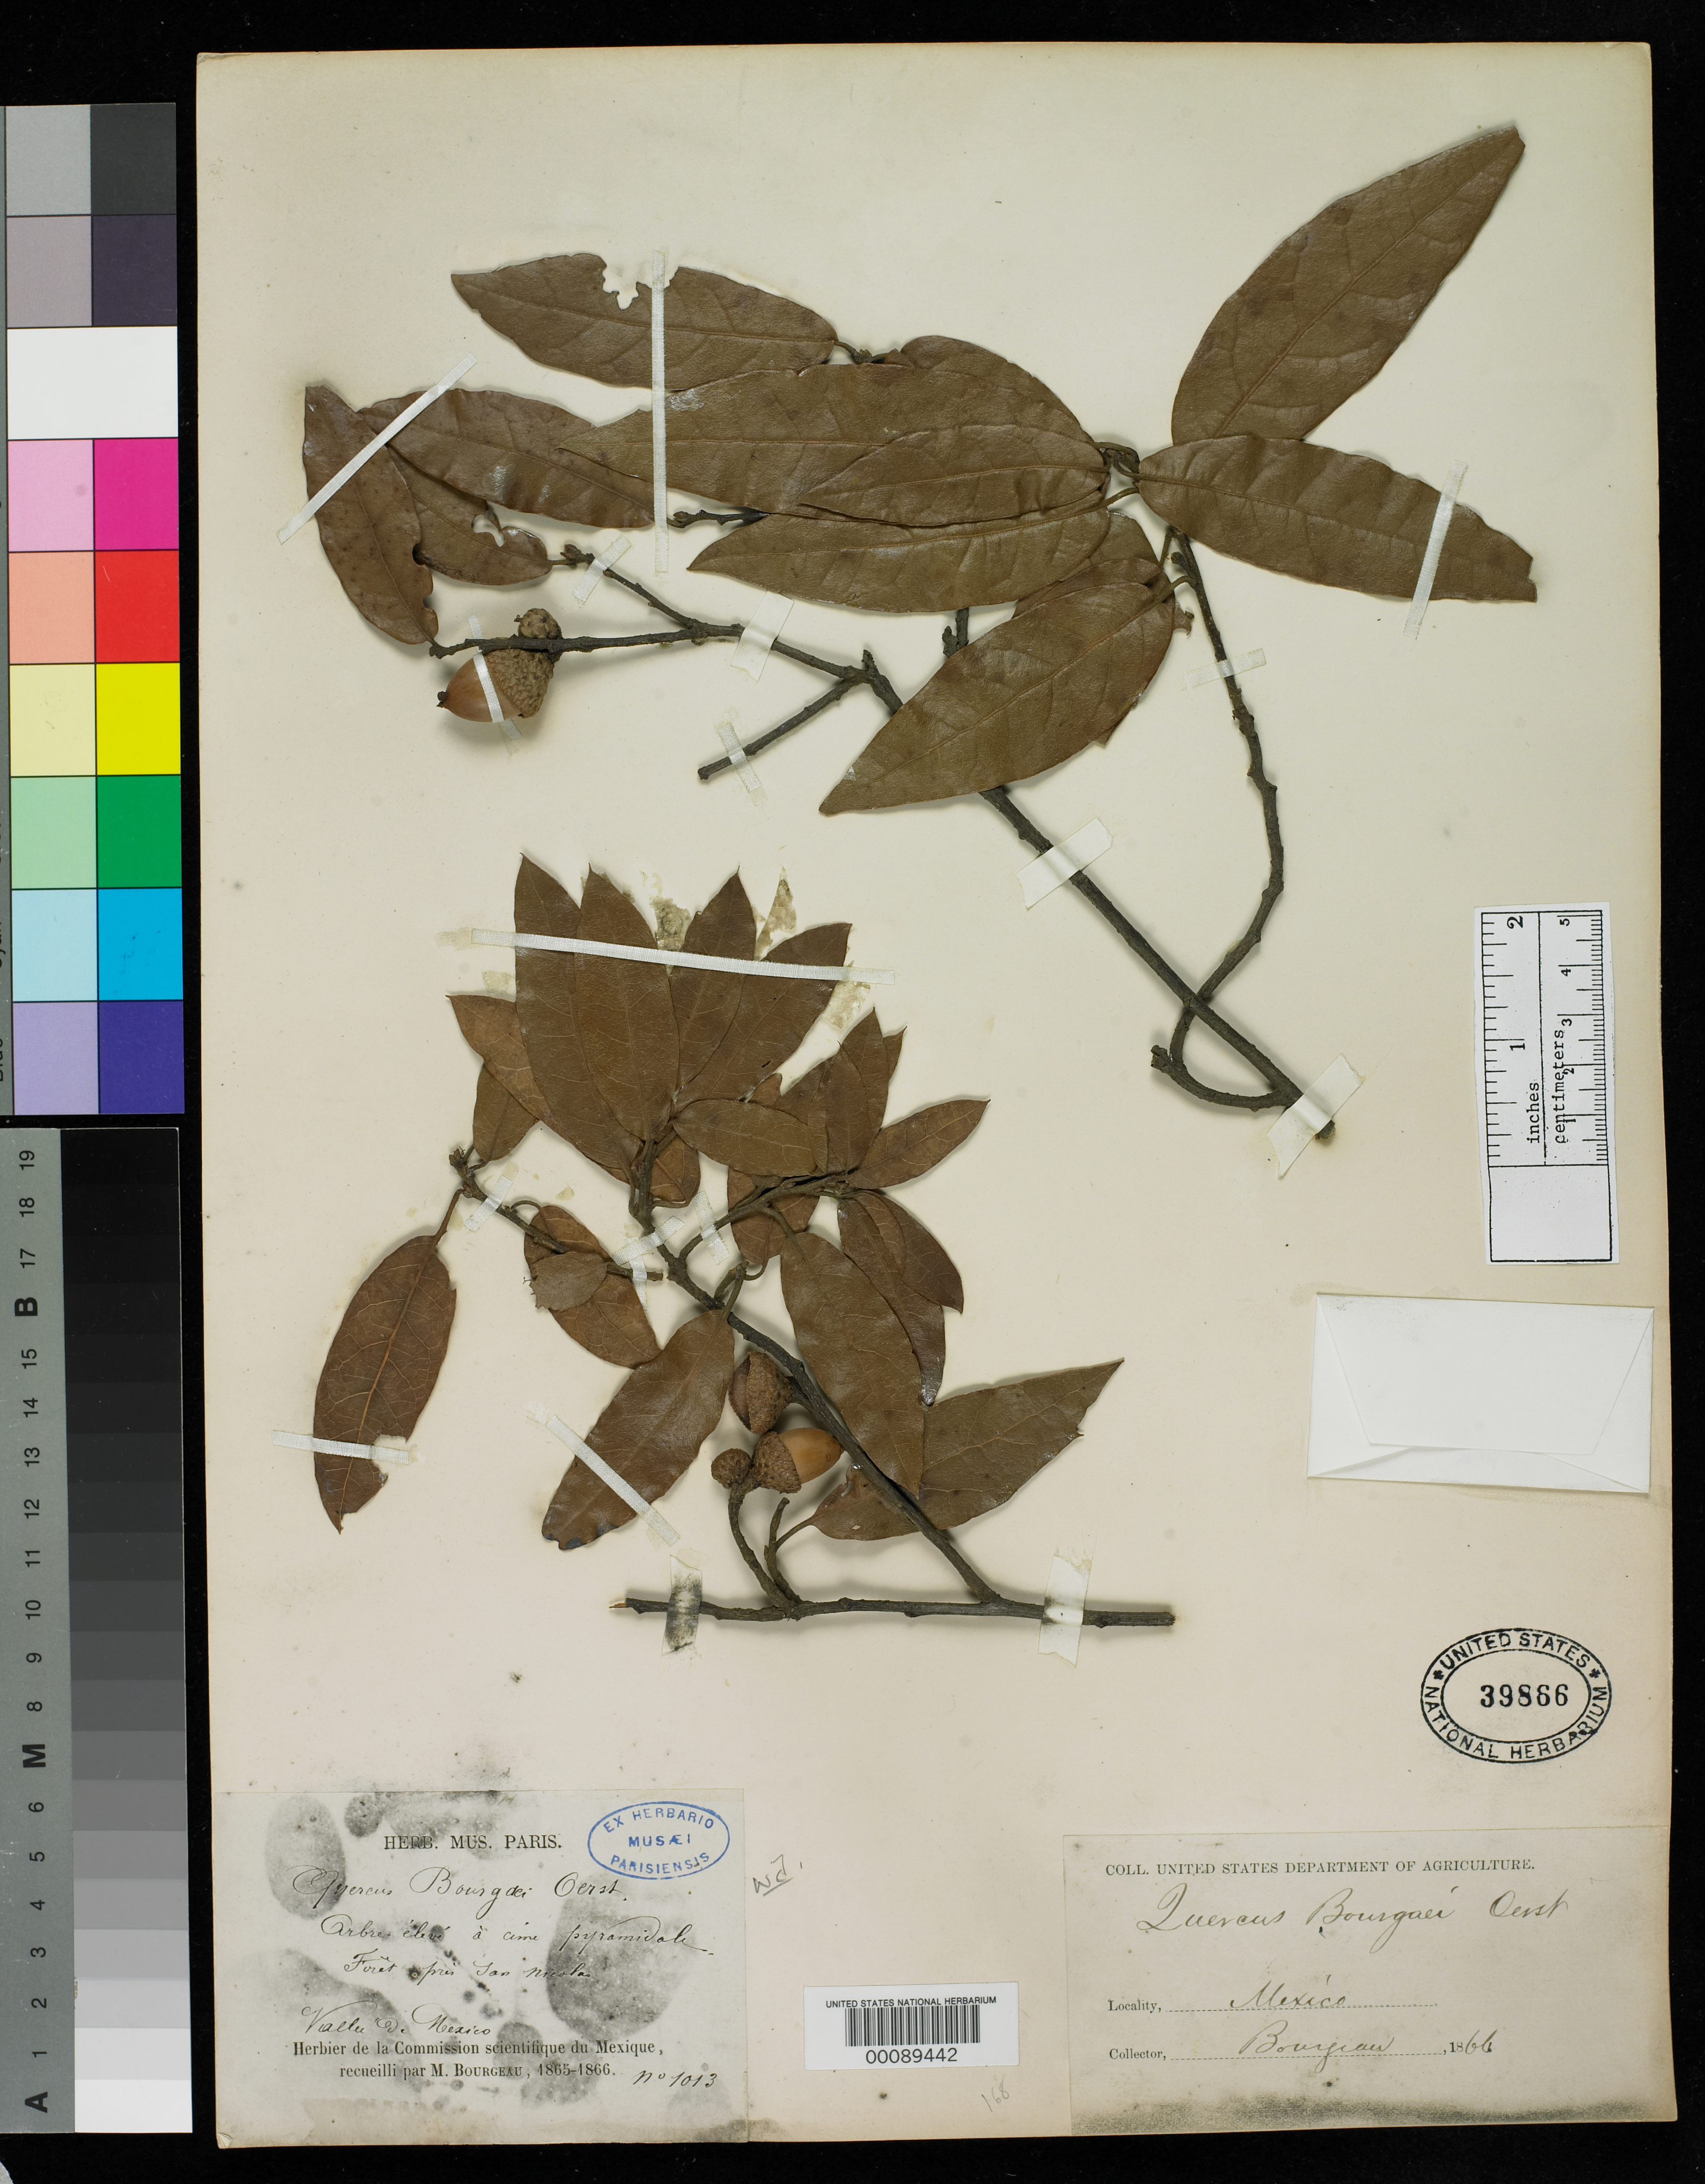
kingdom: Plantae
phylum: Tracheophyta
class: Magnoliopsida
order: Fagales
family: Fagaceae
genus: Quercus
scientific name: Quercus bourgaei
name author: Oerst. ex Trel.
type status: Isotype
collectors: E. Bourgeau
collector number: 1013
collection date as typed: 1865 to -- --- 1866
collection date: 1865/1866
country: Mexico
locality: Forets pres San Nicolas, Valley de Mexico.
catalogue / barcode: US 39866